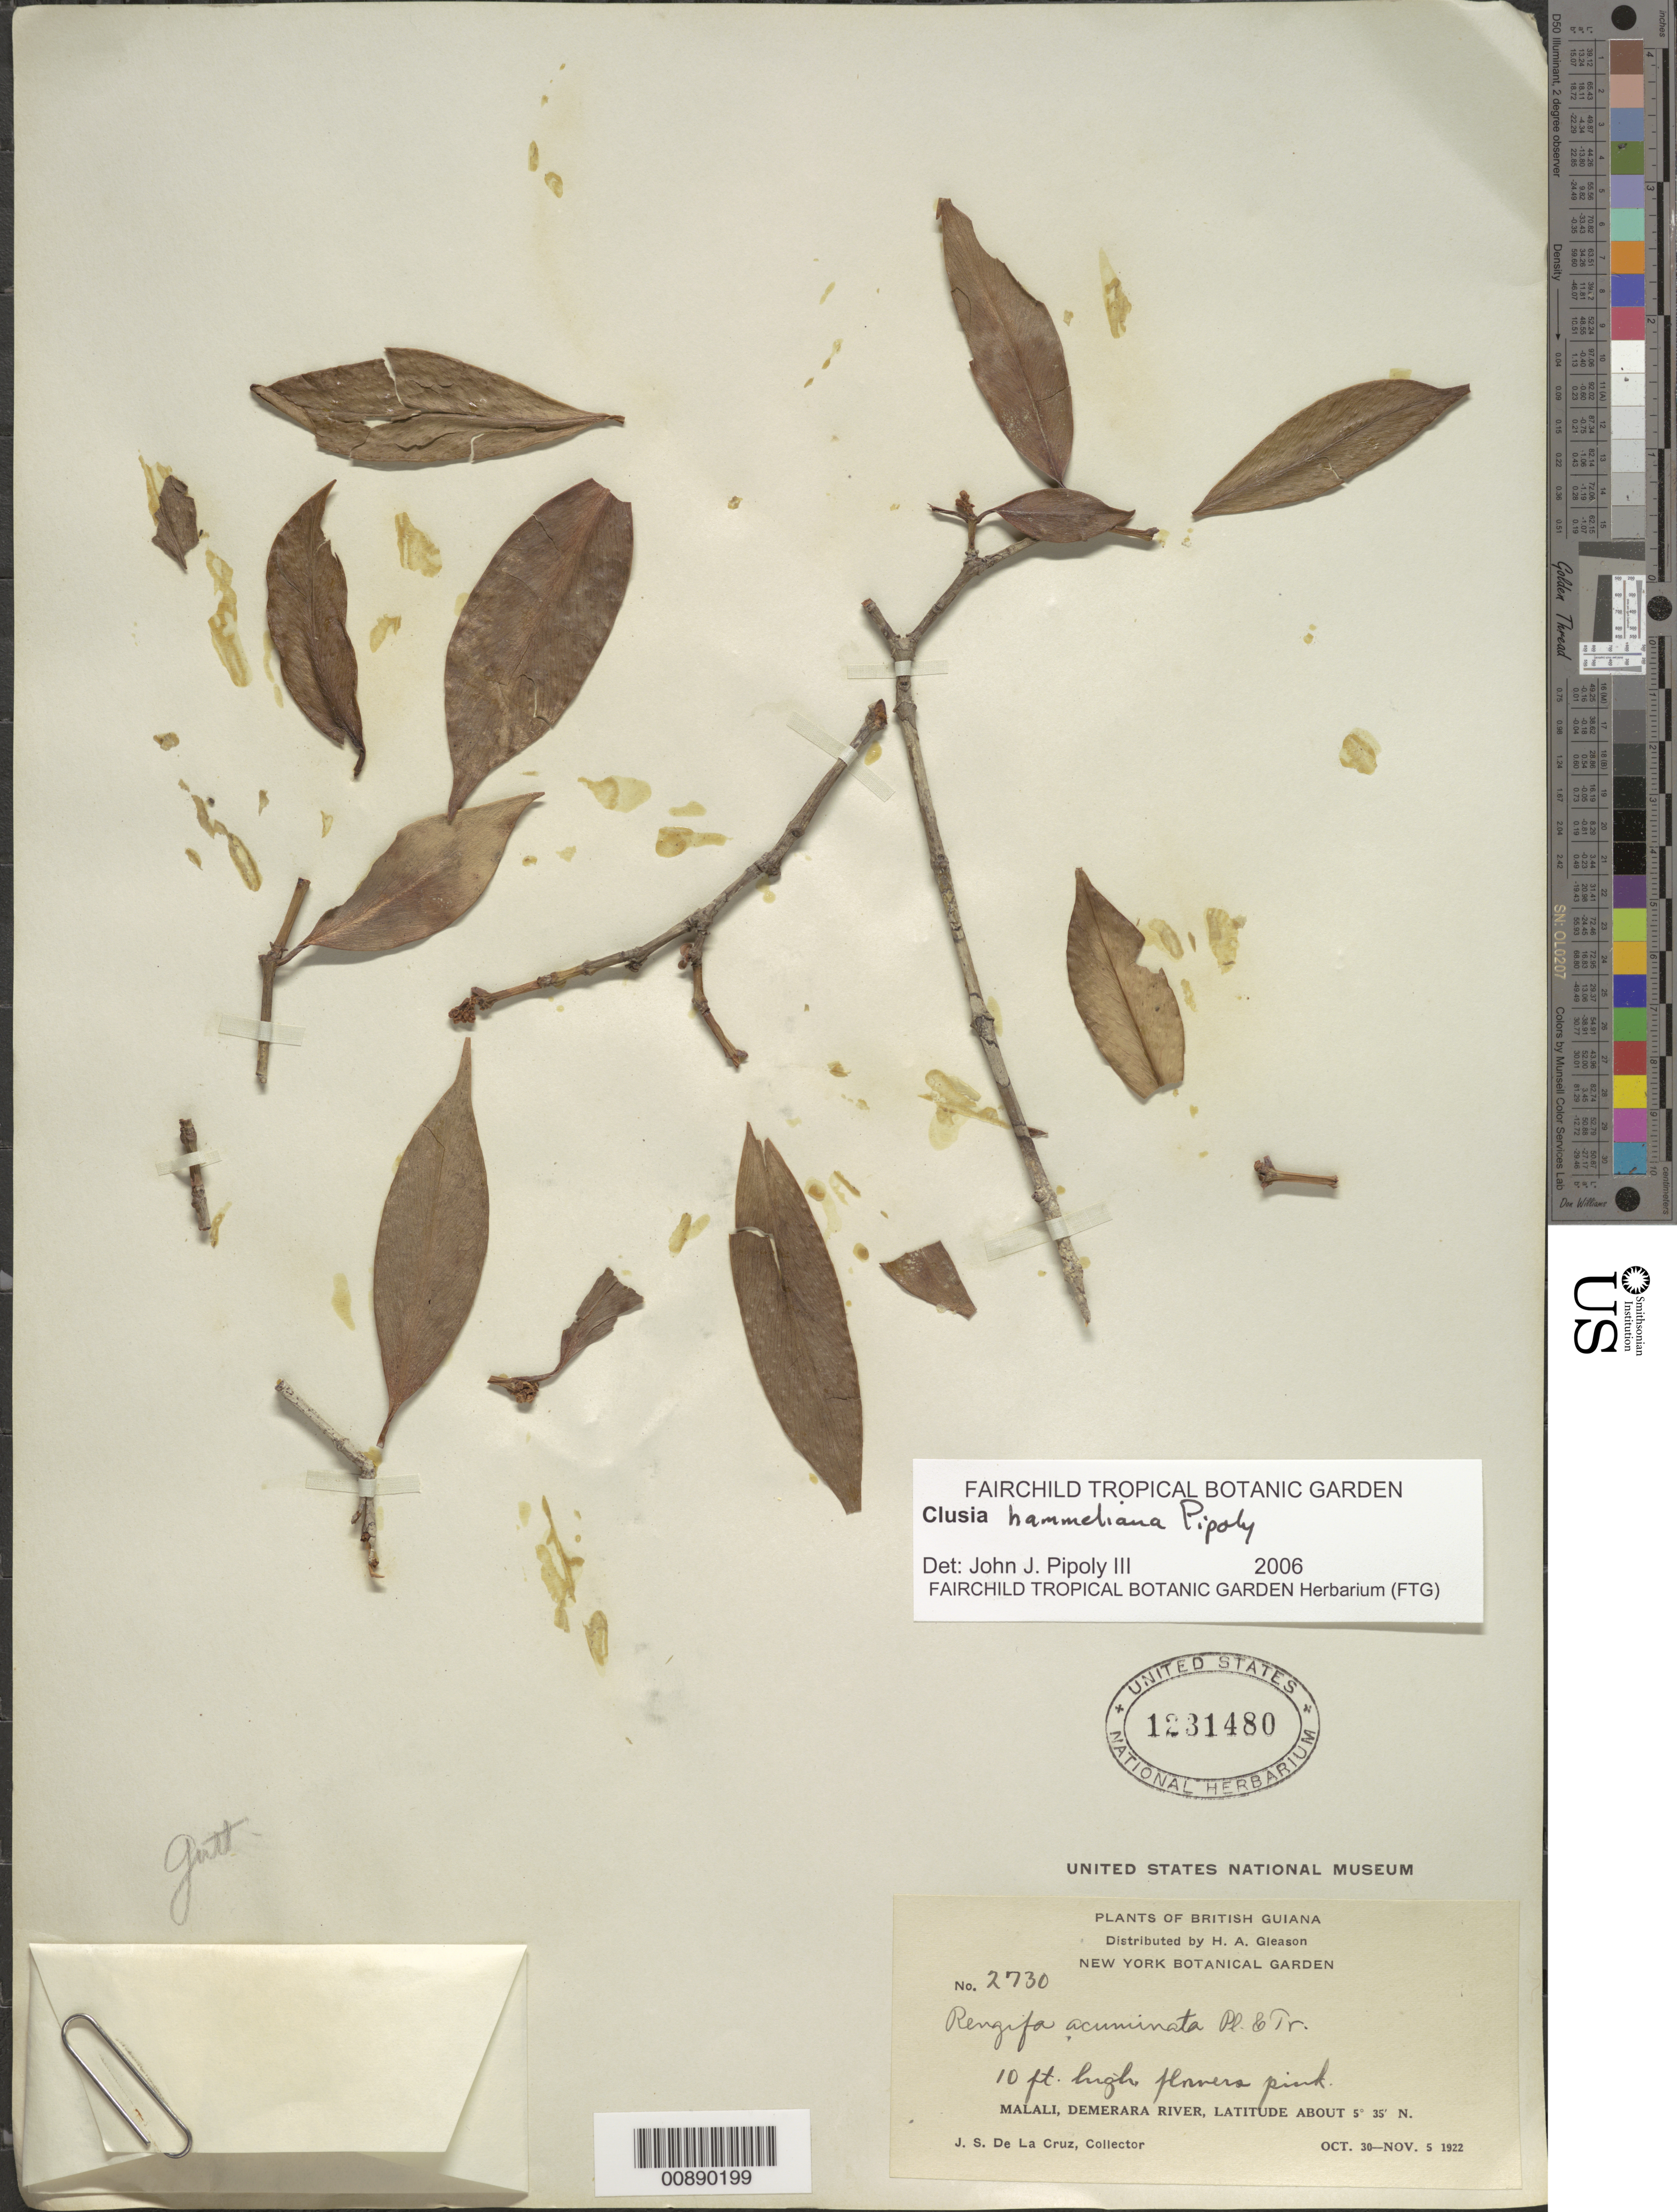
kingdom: Plantae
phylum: Tracheophyta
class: Magnoliopsida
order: Malpighiales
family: Clusiaceae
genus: Clusia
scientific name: Clusia hammeliana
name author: Pipoly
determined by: Pipoly, J. J., III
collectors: J. S. de la Cruz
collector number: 2730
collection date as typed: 30-Oct-22 to 5-Nov-22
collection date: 1922-10-30/1922-11-05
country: Guyana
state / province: U. Demerara-Berbice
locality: Malali, Demerara R.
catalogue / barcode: US 1231480